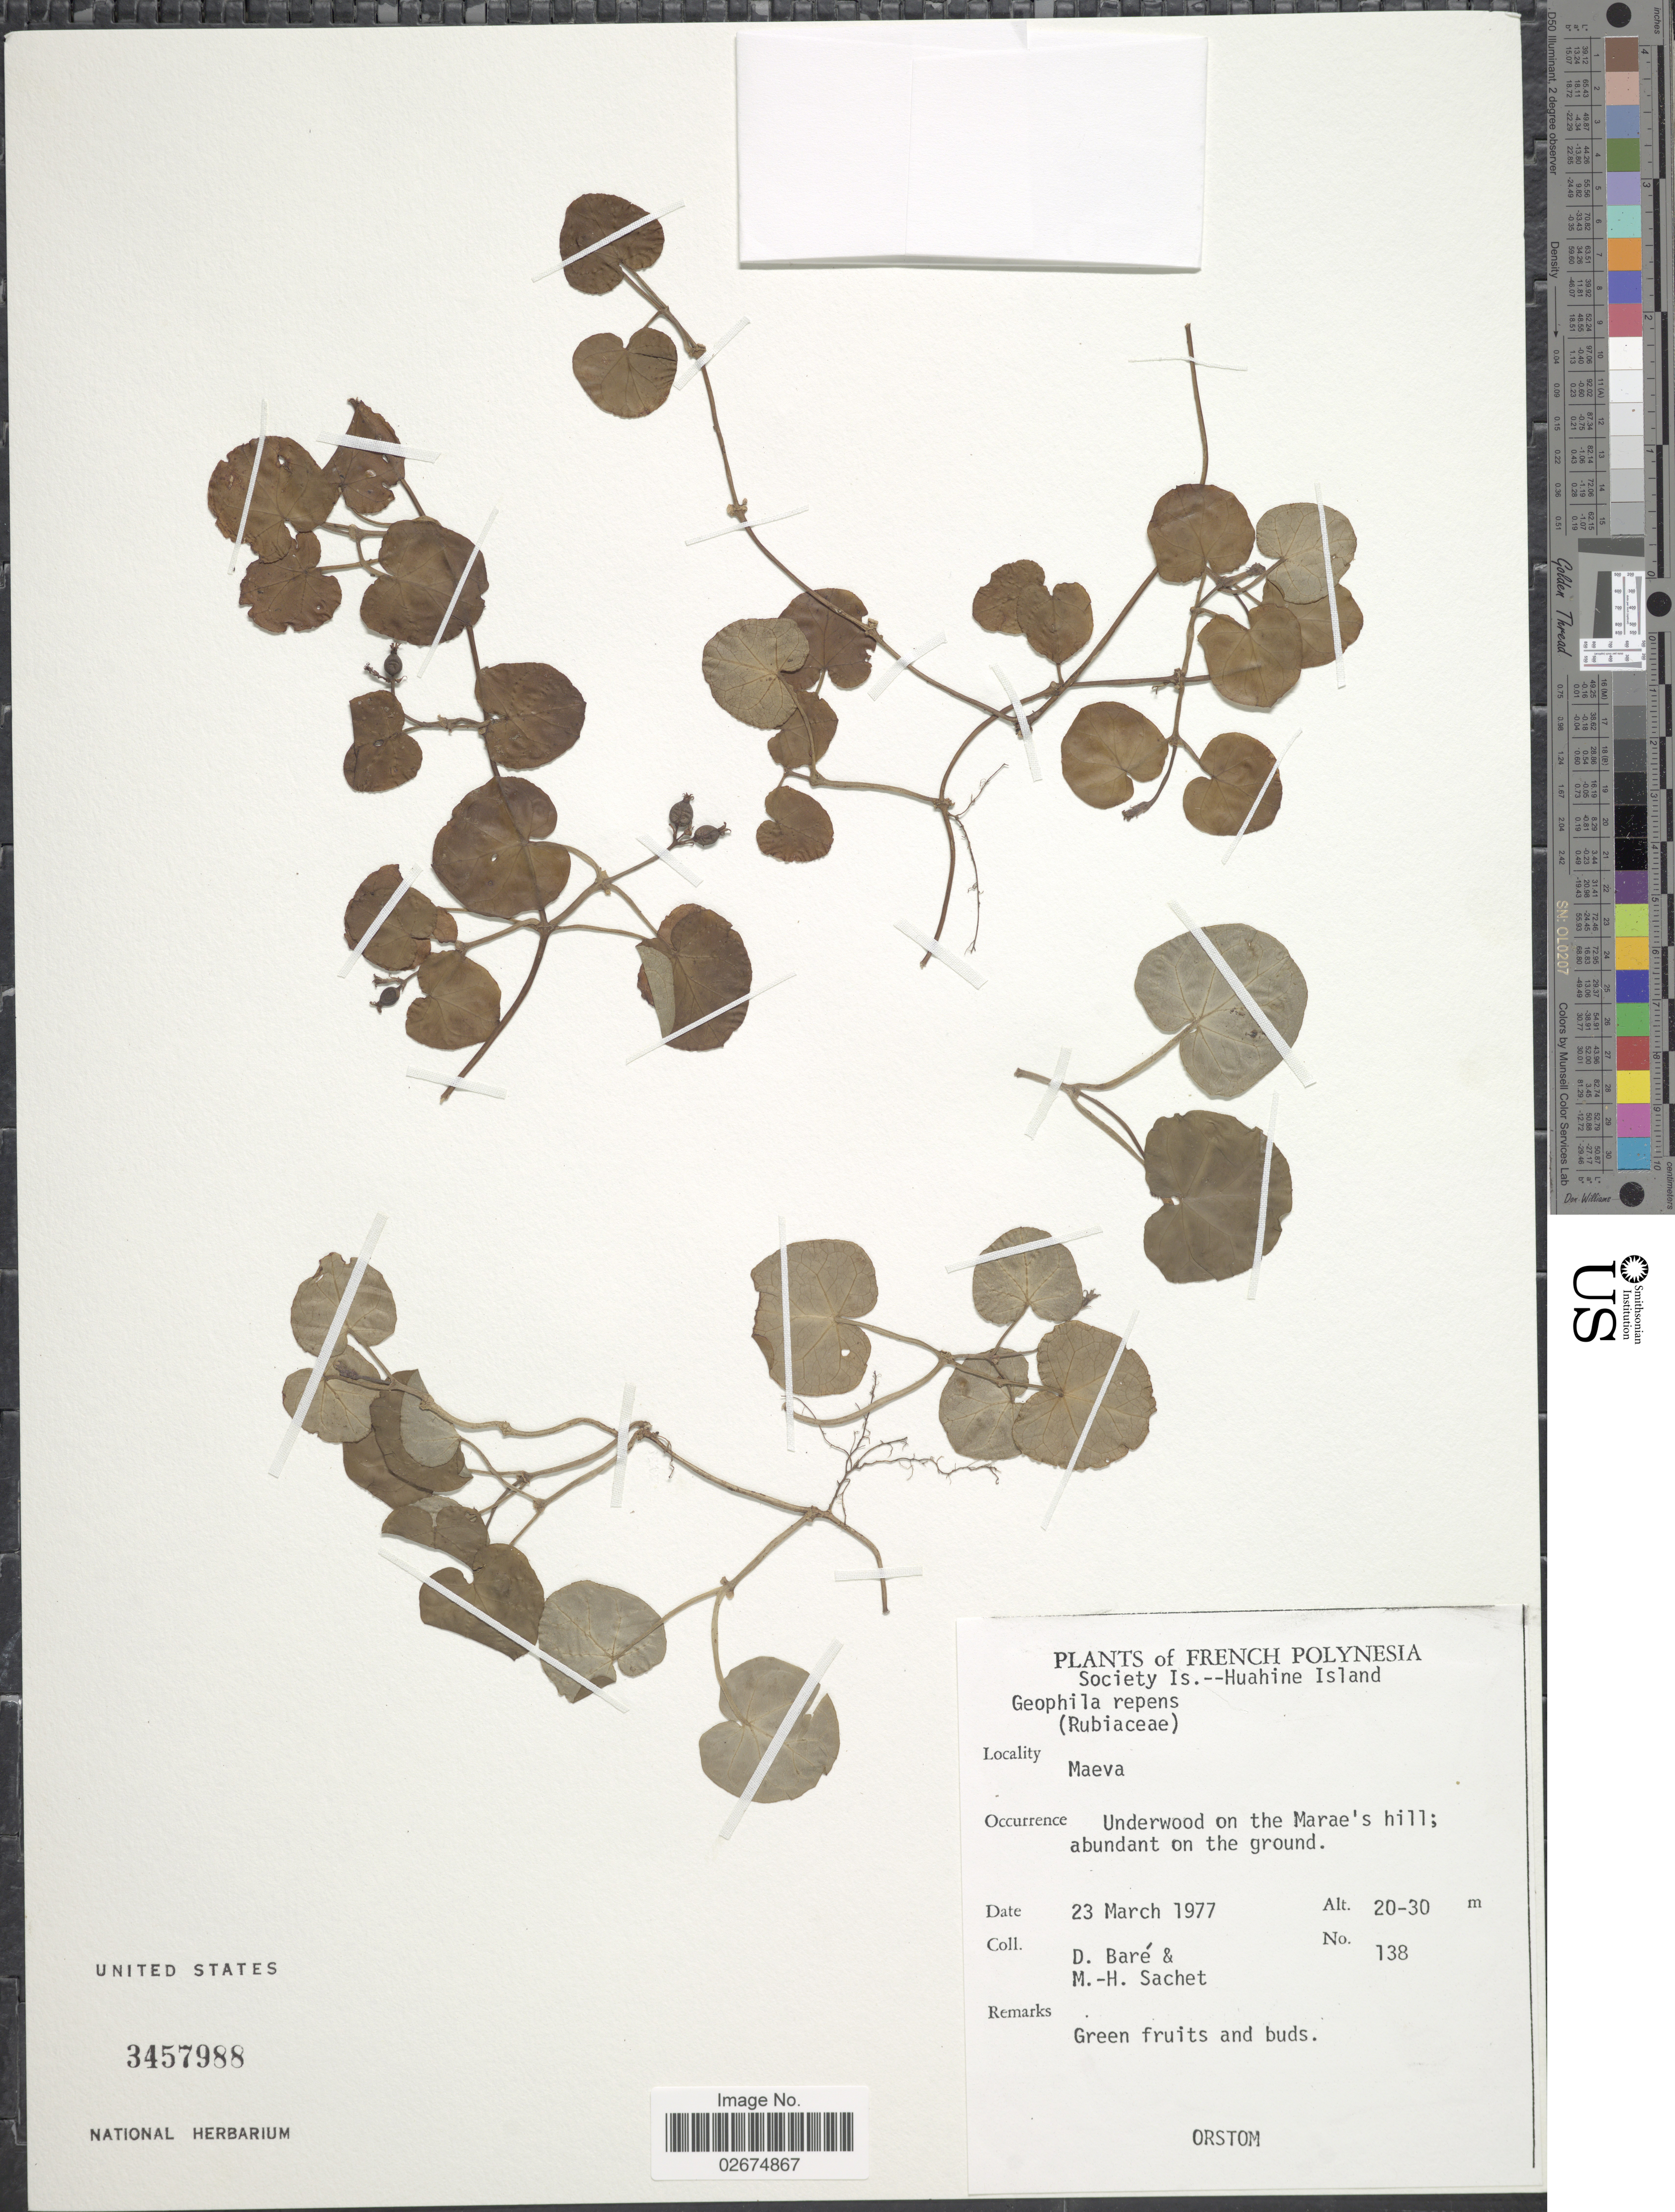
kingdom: Plantae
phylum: Tracheophyta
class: Magnoliopsida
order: Gentianales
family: Rubiaceae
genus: Geophila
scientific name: Geophila repens var. asiatica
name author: (Cham. & Schltdl.) Fosberg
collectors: D. Baré & M.-H. Sachet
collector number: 138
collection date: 1977-03-23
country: French Polynesia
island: Huahine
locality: Society Is. --Huahine Island. Maeva. Underwood on the Marae's hill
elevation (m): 20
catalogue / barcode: US 3457988